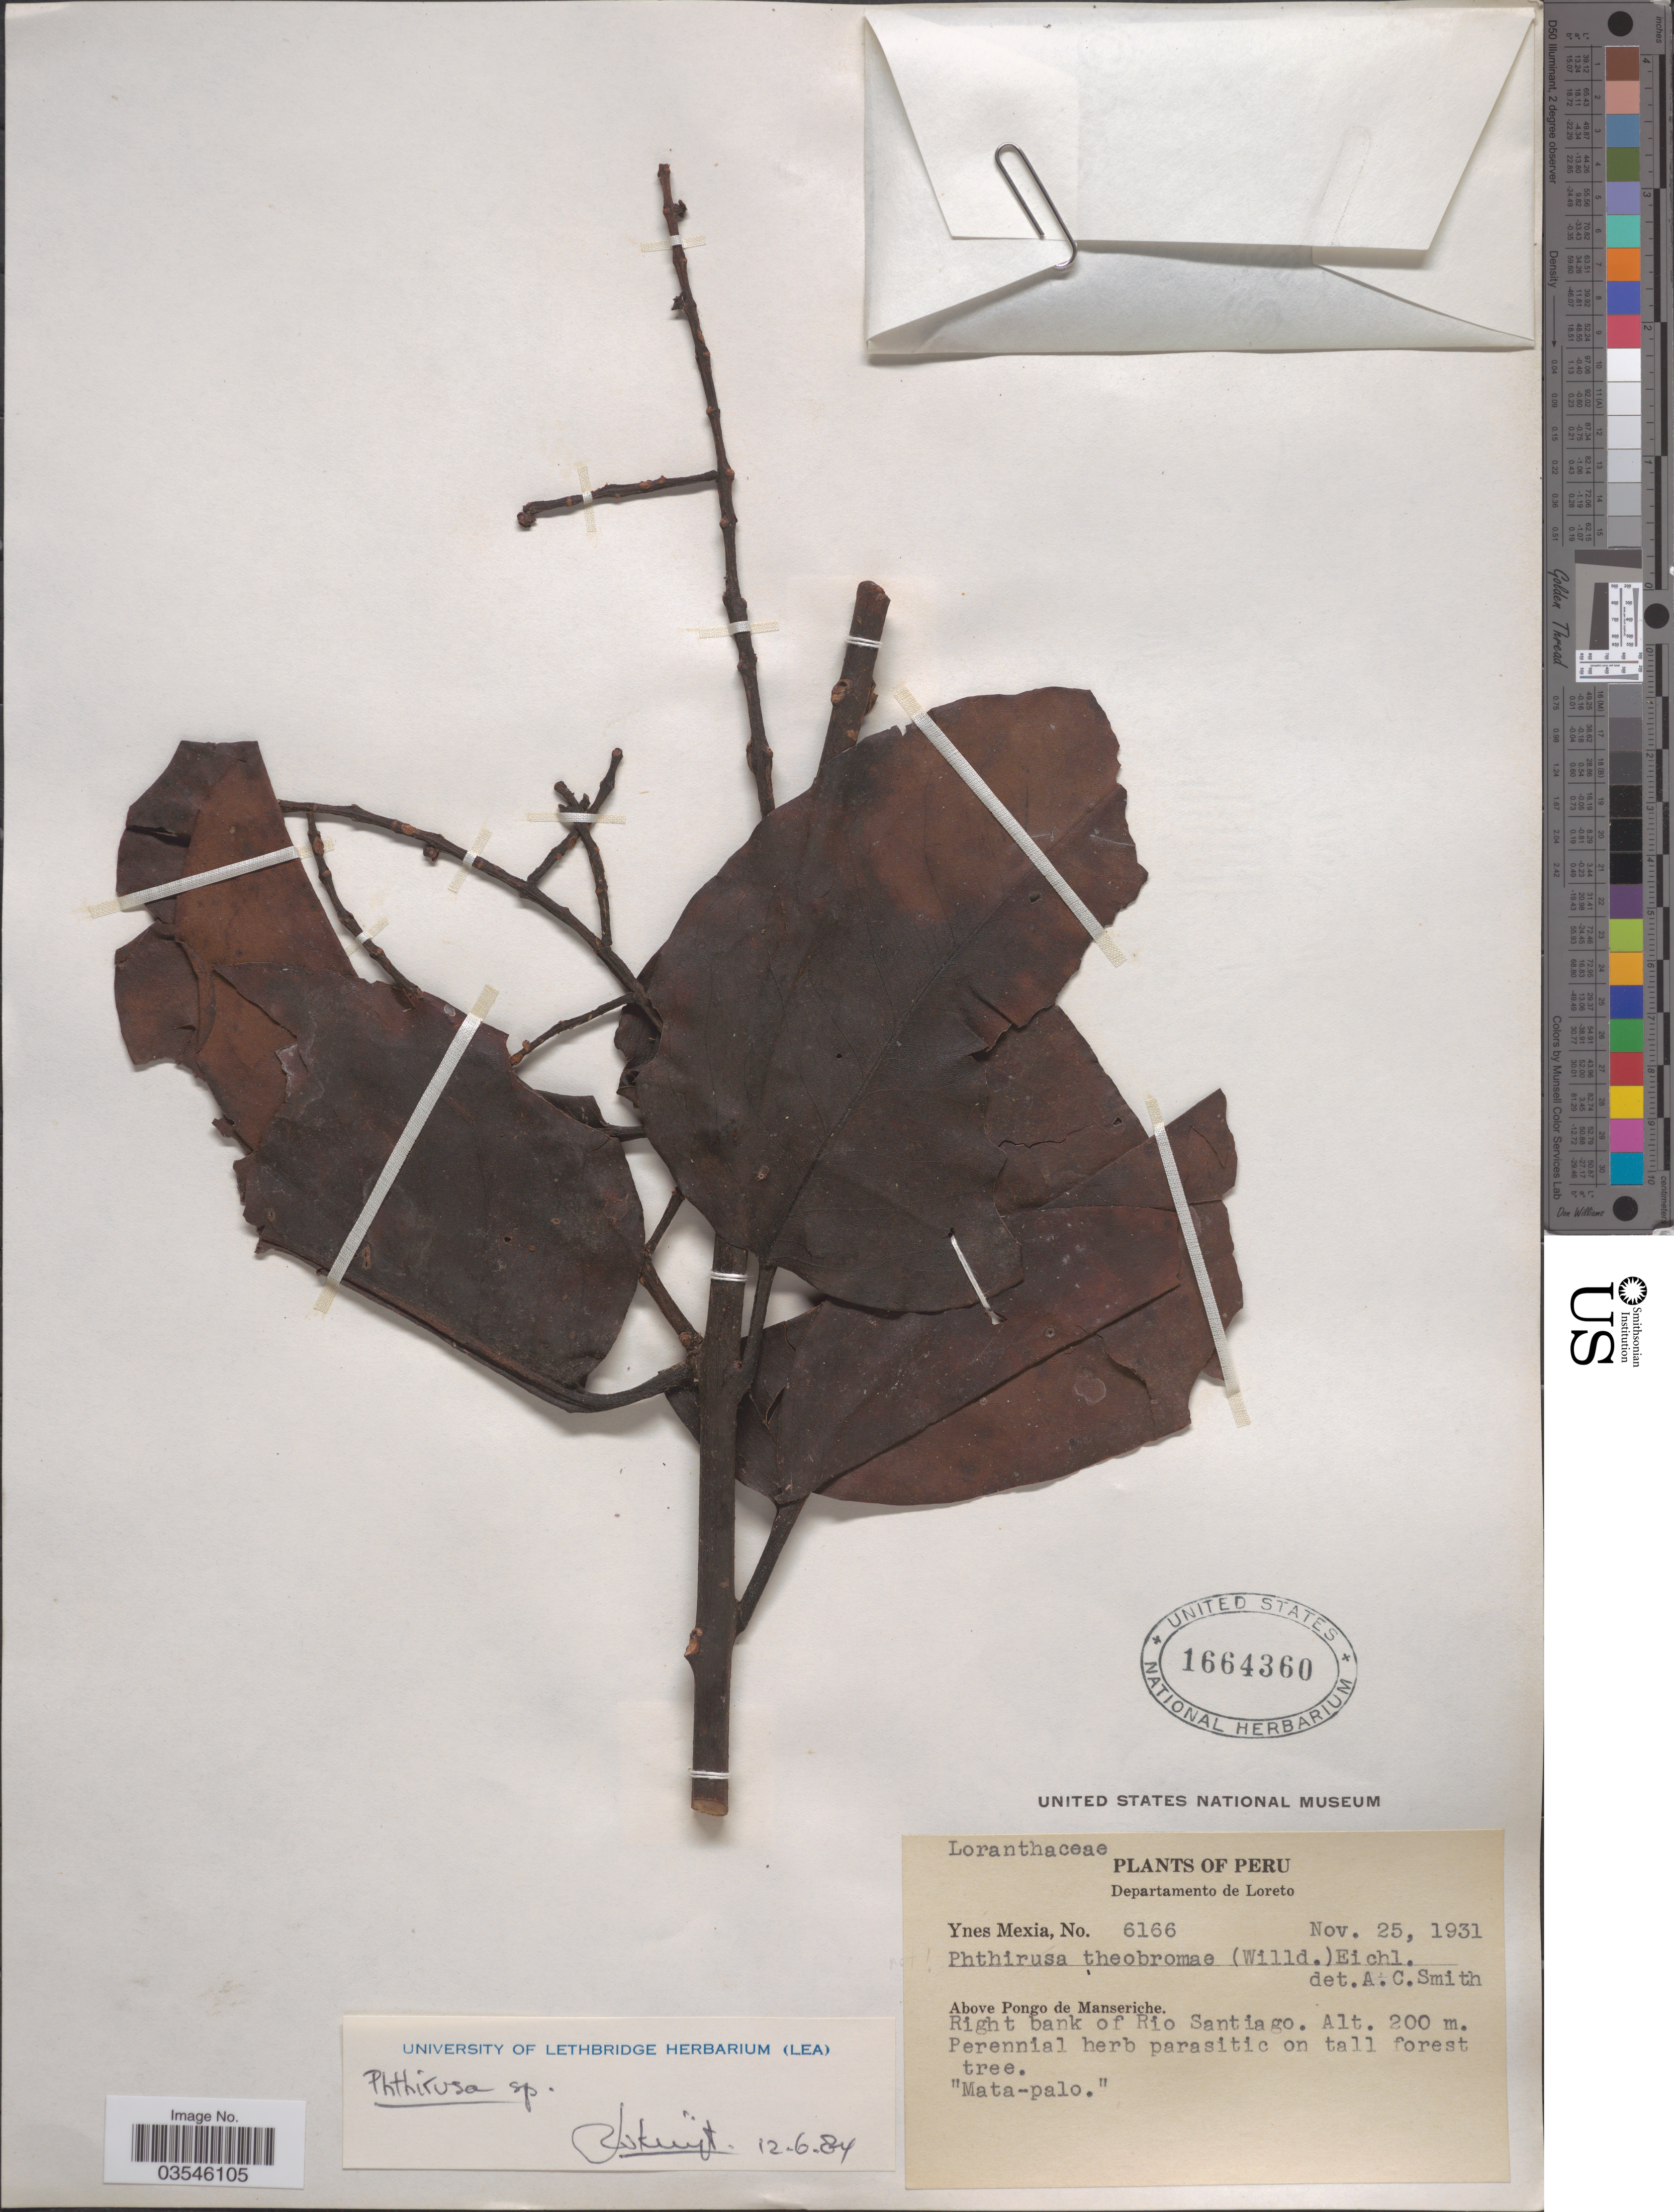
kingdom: Plantae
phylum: Tracheophyta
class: Magnoliopsida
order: Santalales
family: Loranthaceae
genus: Passovia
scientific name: Passovia pedunculata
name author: (Jacq.) Kuijt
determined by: Caraballo-Ortiz, Marcos A., (MISS), University of Mississippi (UNITED STATES)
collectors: Y. Mexia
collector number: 6166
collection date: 1931-11-25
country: Peru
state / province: Loreto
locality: Departamento de Loreto. Above Pongo de Manseriche. Right bank of Rio Santiago.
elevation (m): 200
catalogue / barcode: US 1664360